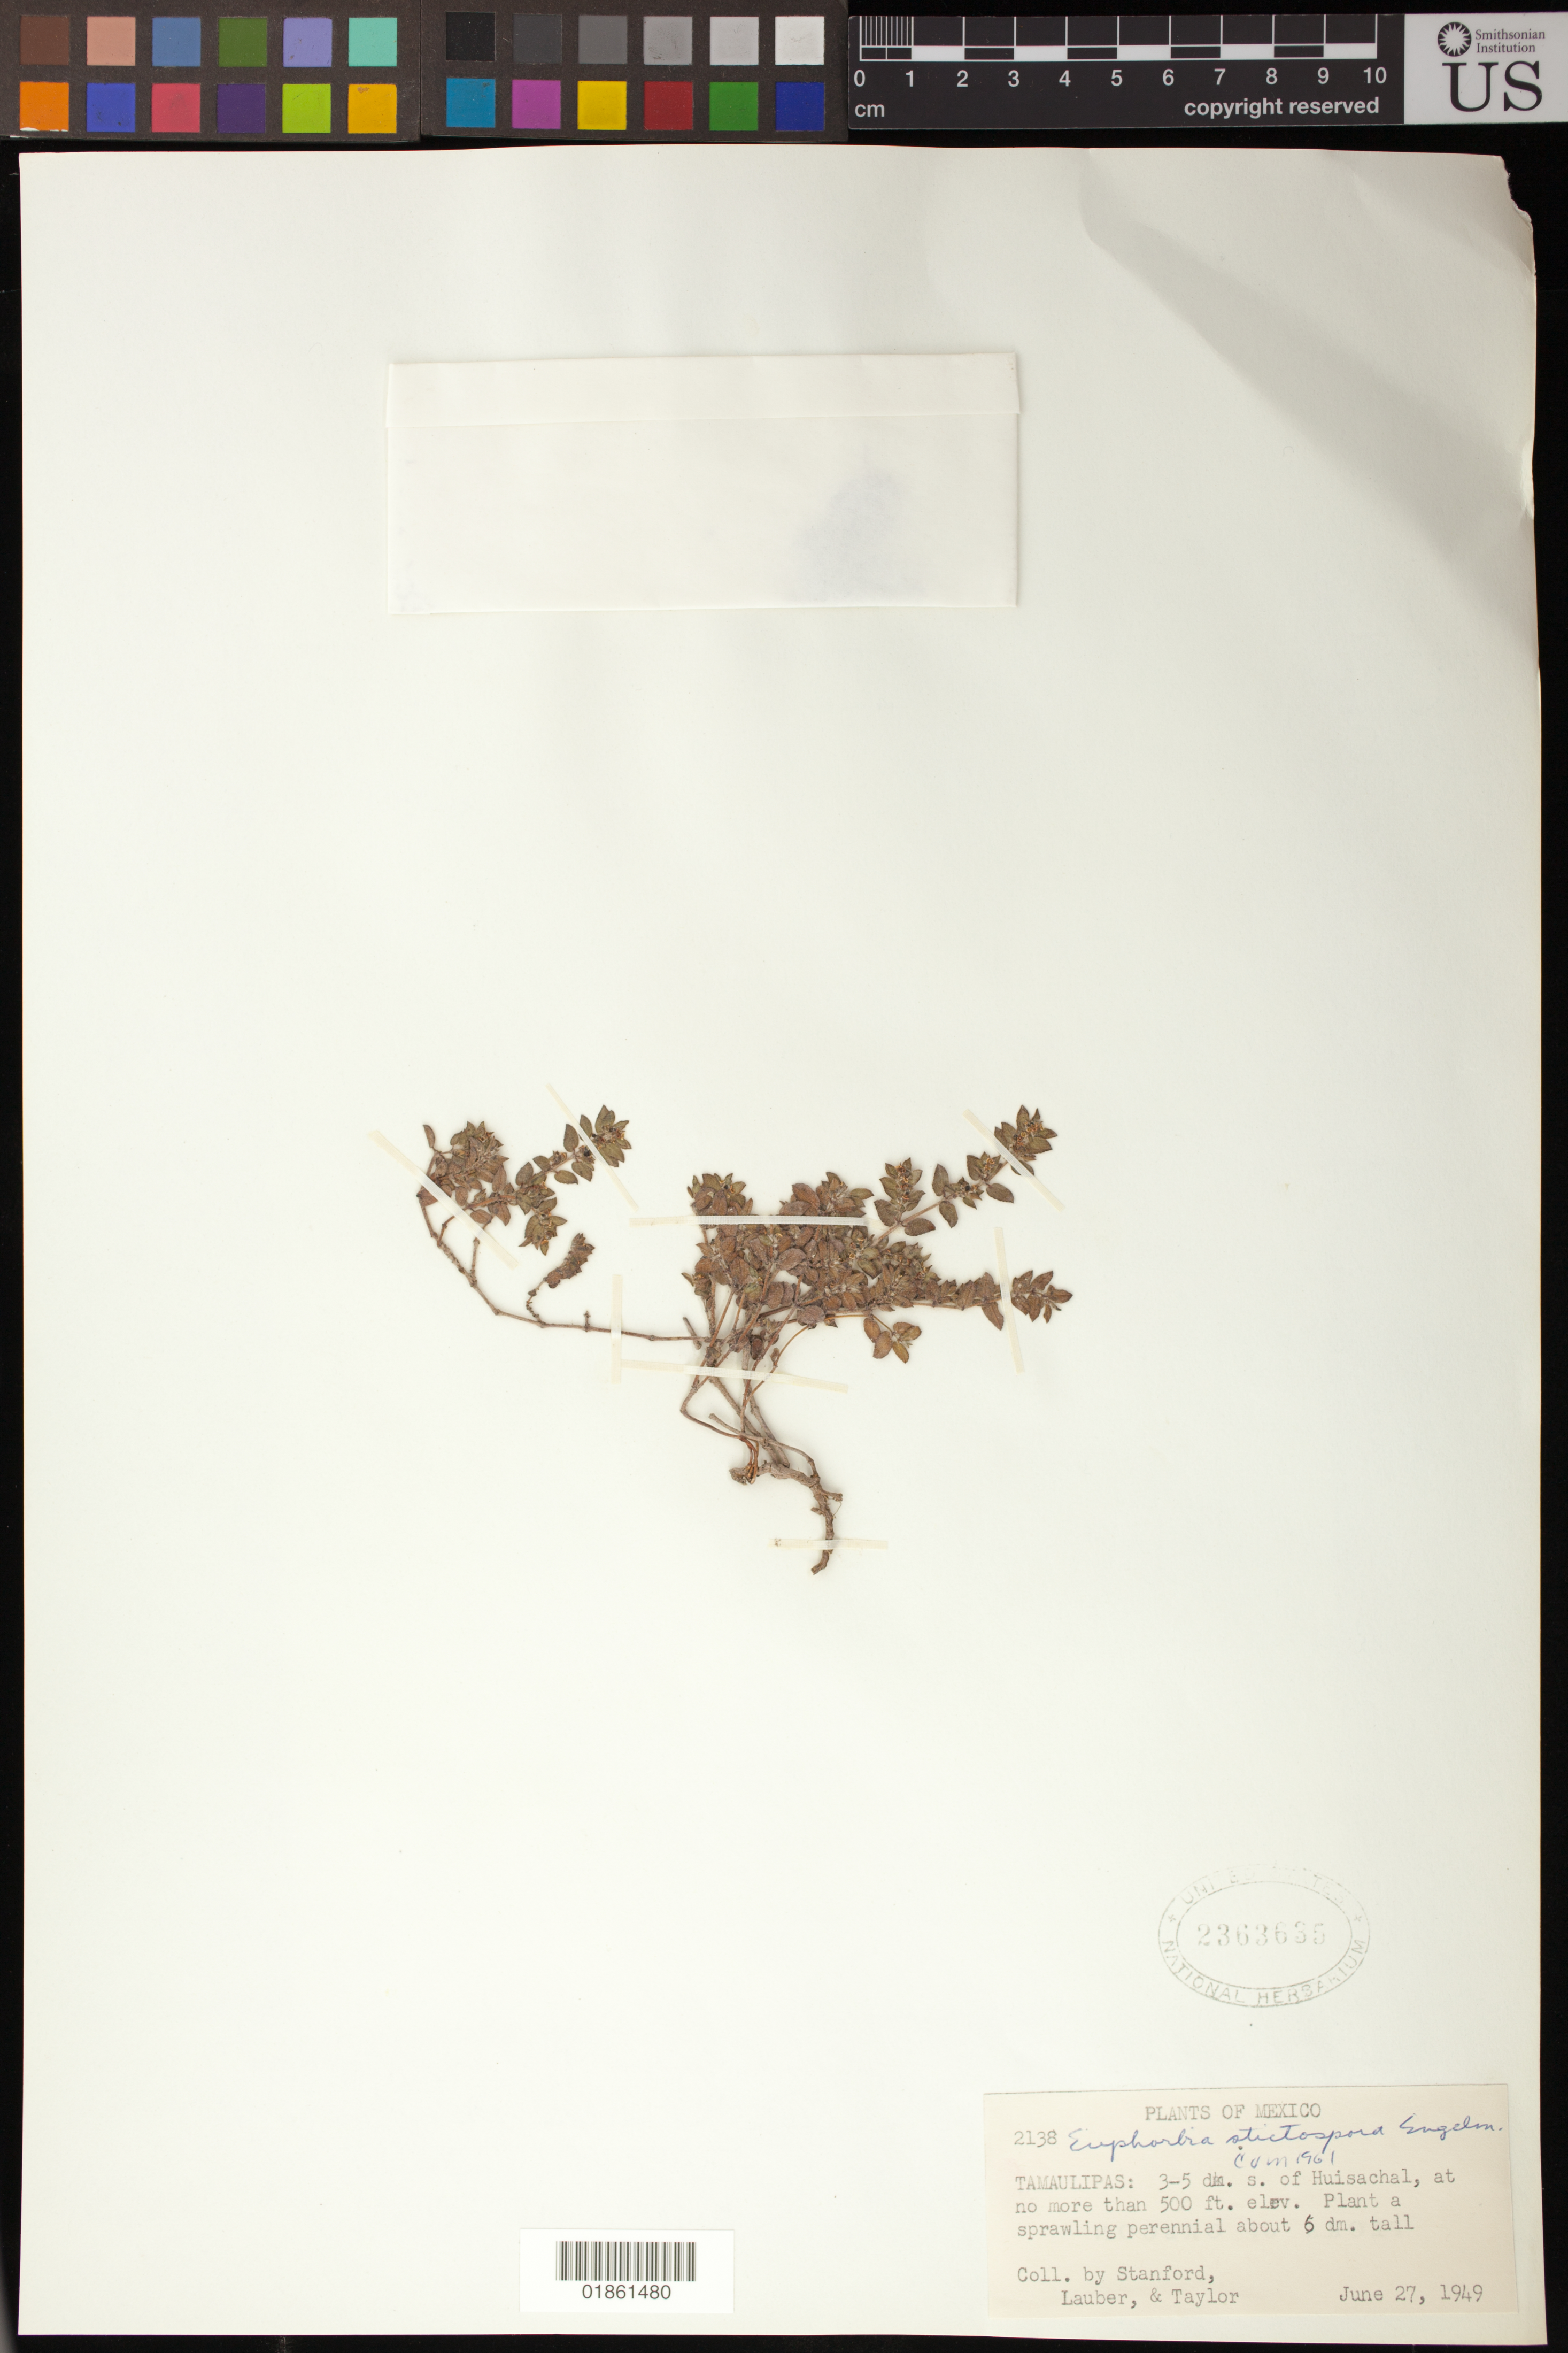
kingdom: Plantae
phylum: Tracheophyta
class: Magnoliopsida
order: Malpighiales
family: Euphorbiaceae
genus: Euphorbia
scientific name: Euphorbia stictospora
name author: Engelm.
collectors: -. Stanford, -. Lauber & -. Taylor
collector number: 2138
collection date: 1949-06-27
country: Mexico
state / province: Tamaulipas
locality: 3-5 km. s. of Huisachal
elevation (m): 0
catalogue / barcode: US 2363635